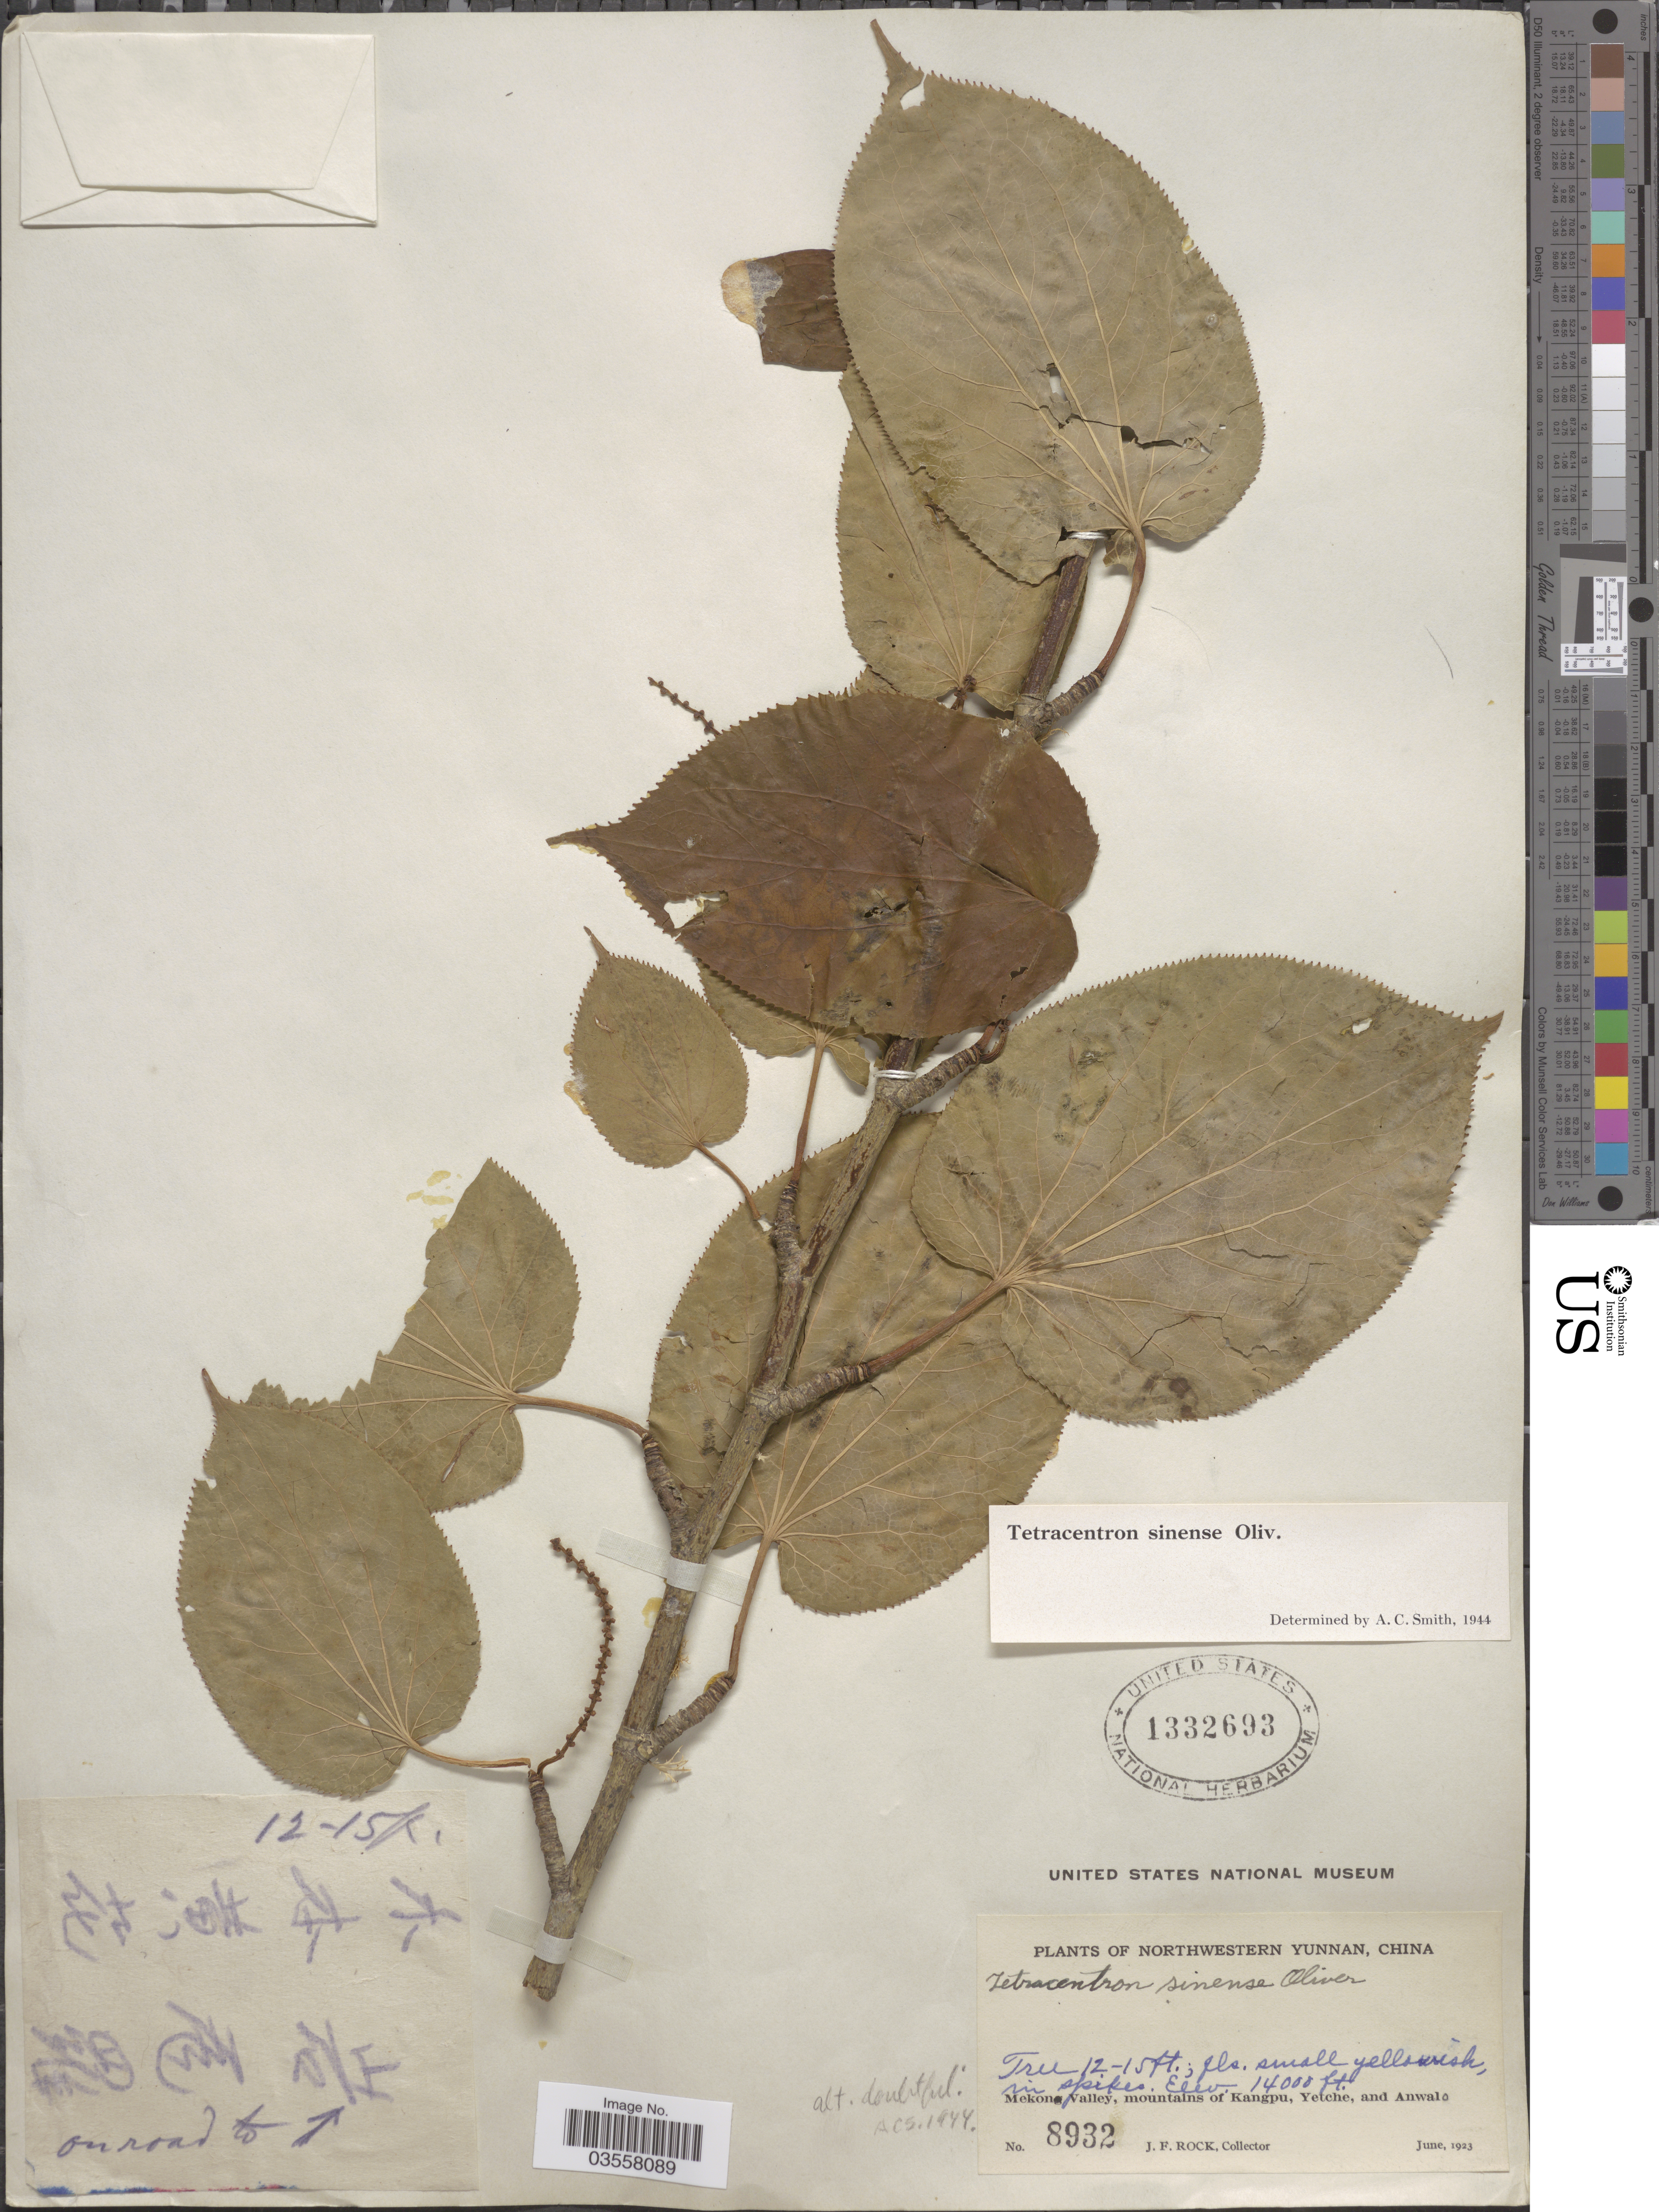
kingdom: Plantae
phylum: Tracheophyta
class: Magnoliopsida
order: Trochodendrales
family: Trochodendraceae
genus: Tetracentron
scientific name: Tetracentron sinense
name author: Oliv.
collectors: J. Rock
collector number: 8932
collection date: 1923-06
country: China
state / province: Yunnan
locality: Northwestern Yunnan. Mekong Valley, mountains of Kangpu, Yetche, and Anwalo.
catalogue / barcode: US 1332693